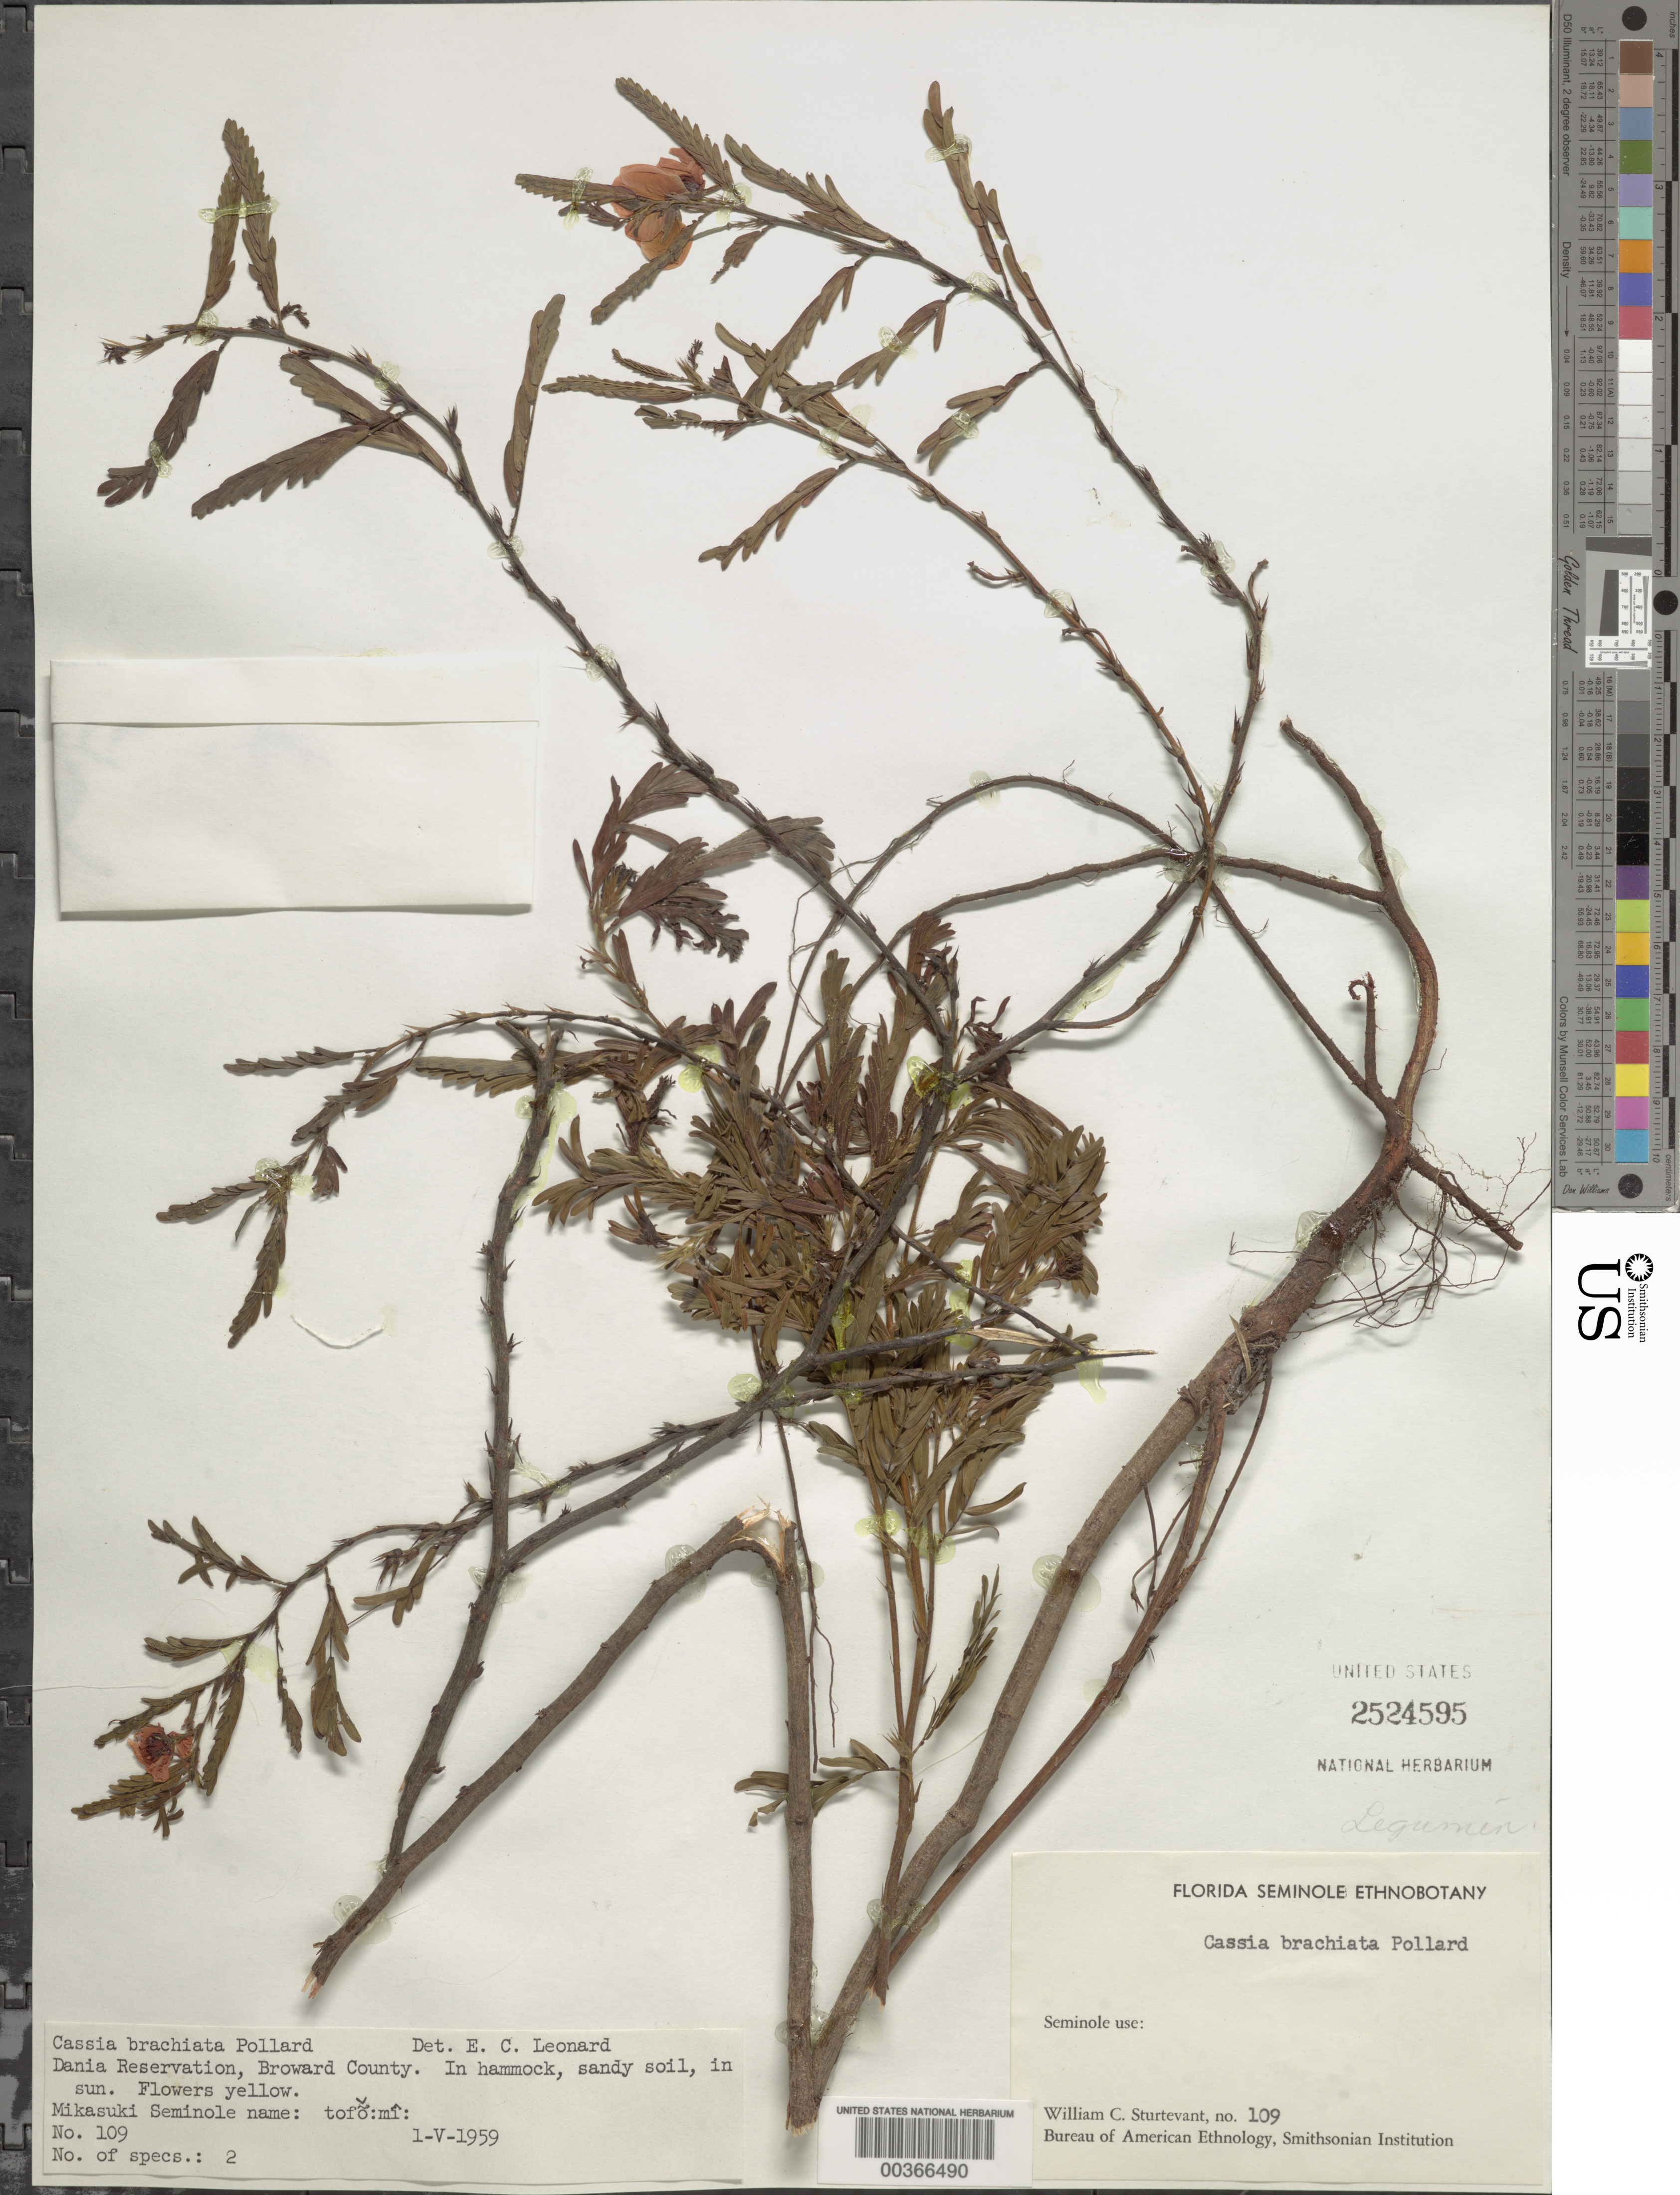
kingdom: Plantae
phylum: Tracheophyta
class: Magnoliopsida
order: Fabales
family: Fabaceae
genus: Chamaecrista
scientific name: Chamaecrista fasciculata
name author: (Michx.) Greene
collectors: W. Sturtevant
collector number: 109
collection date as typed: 01 May 1959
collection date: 1959-05-01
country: United States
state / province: Florida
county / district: Broward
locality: Dania reservation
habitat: In hammock, sandy soil, in sun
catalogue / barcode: US 2524595